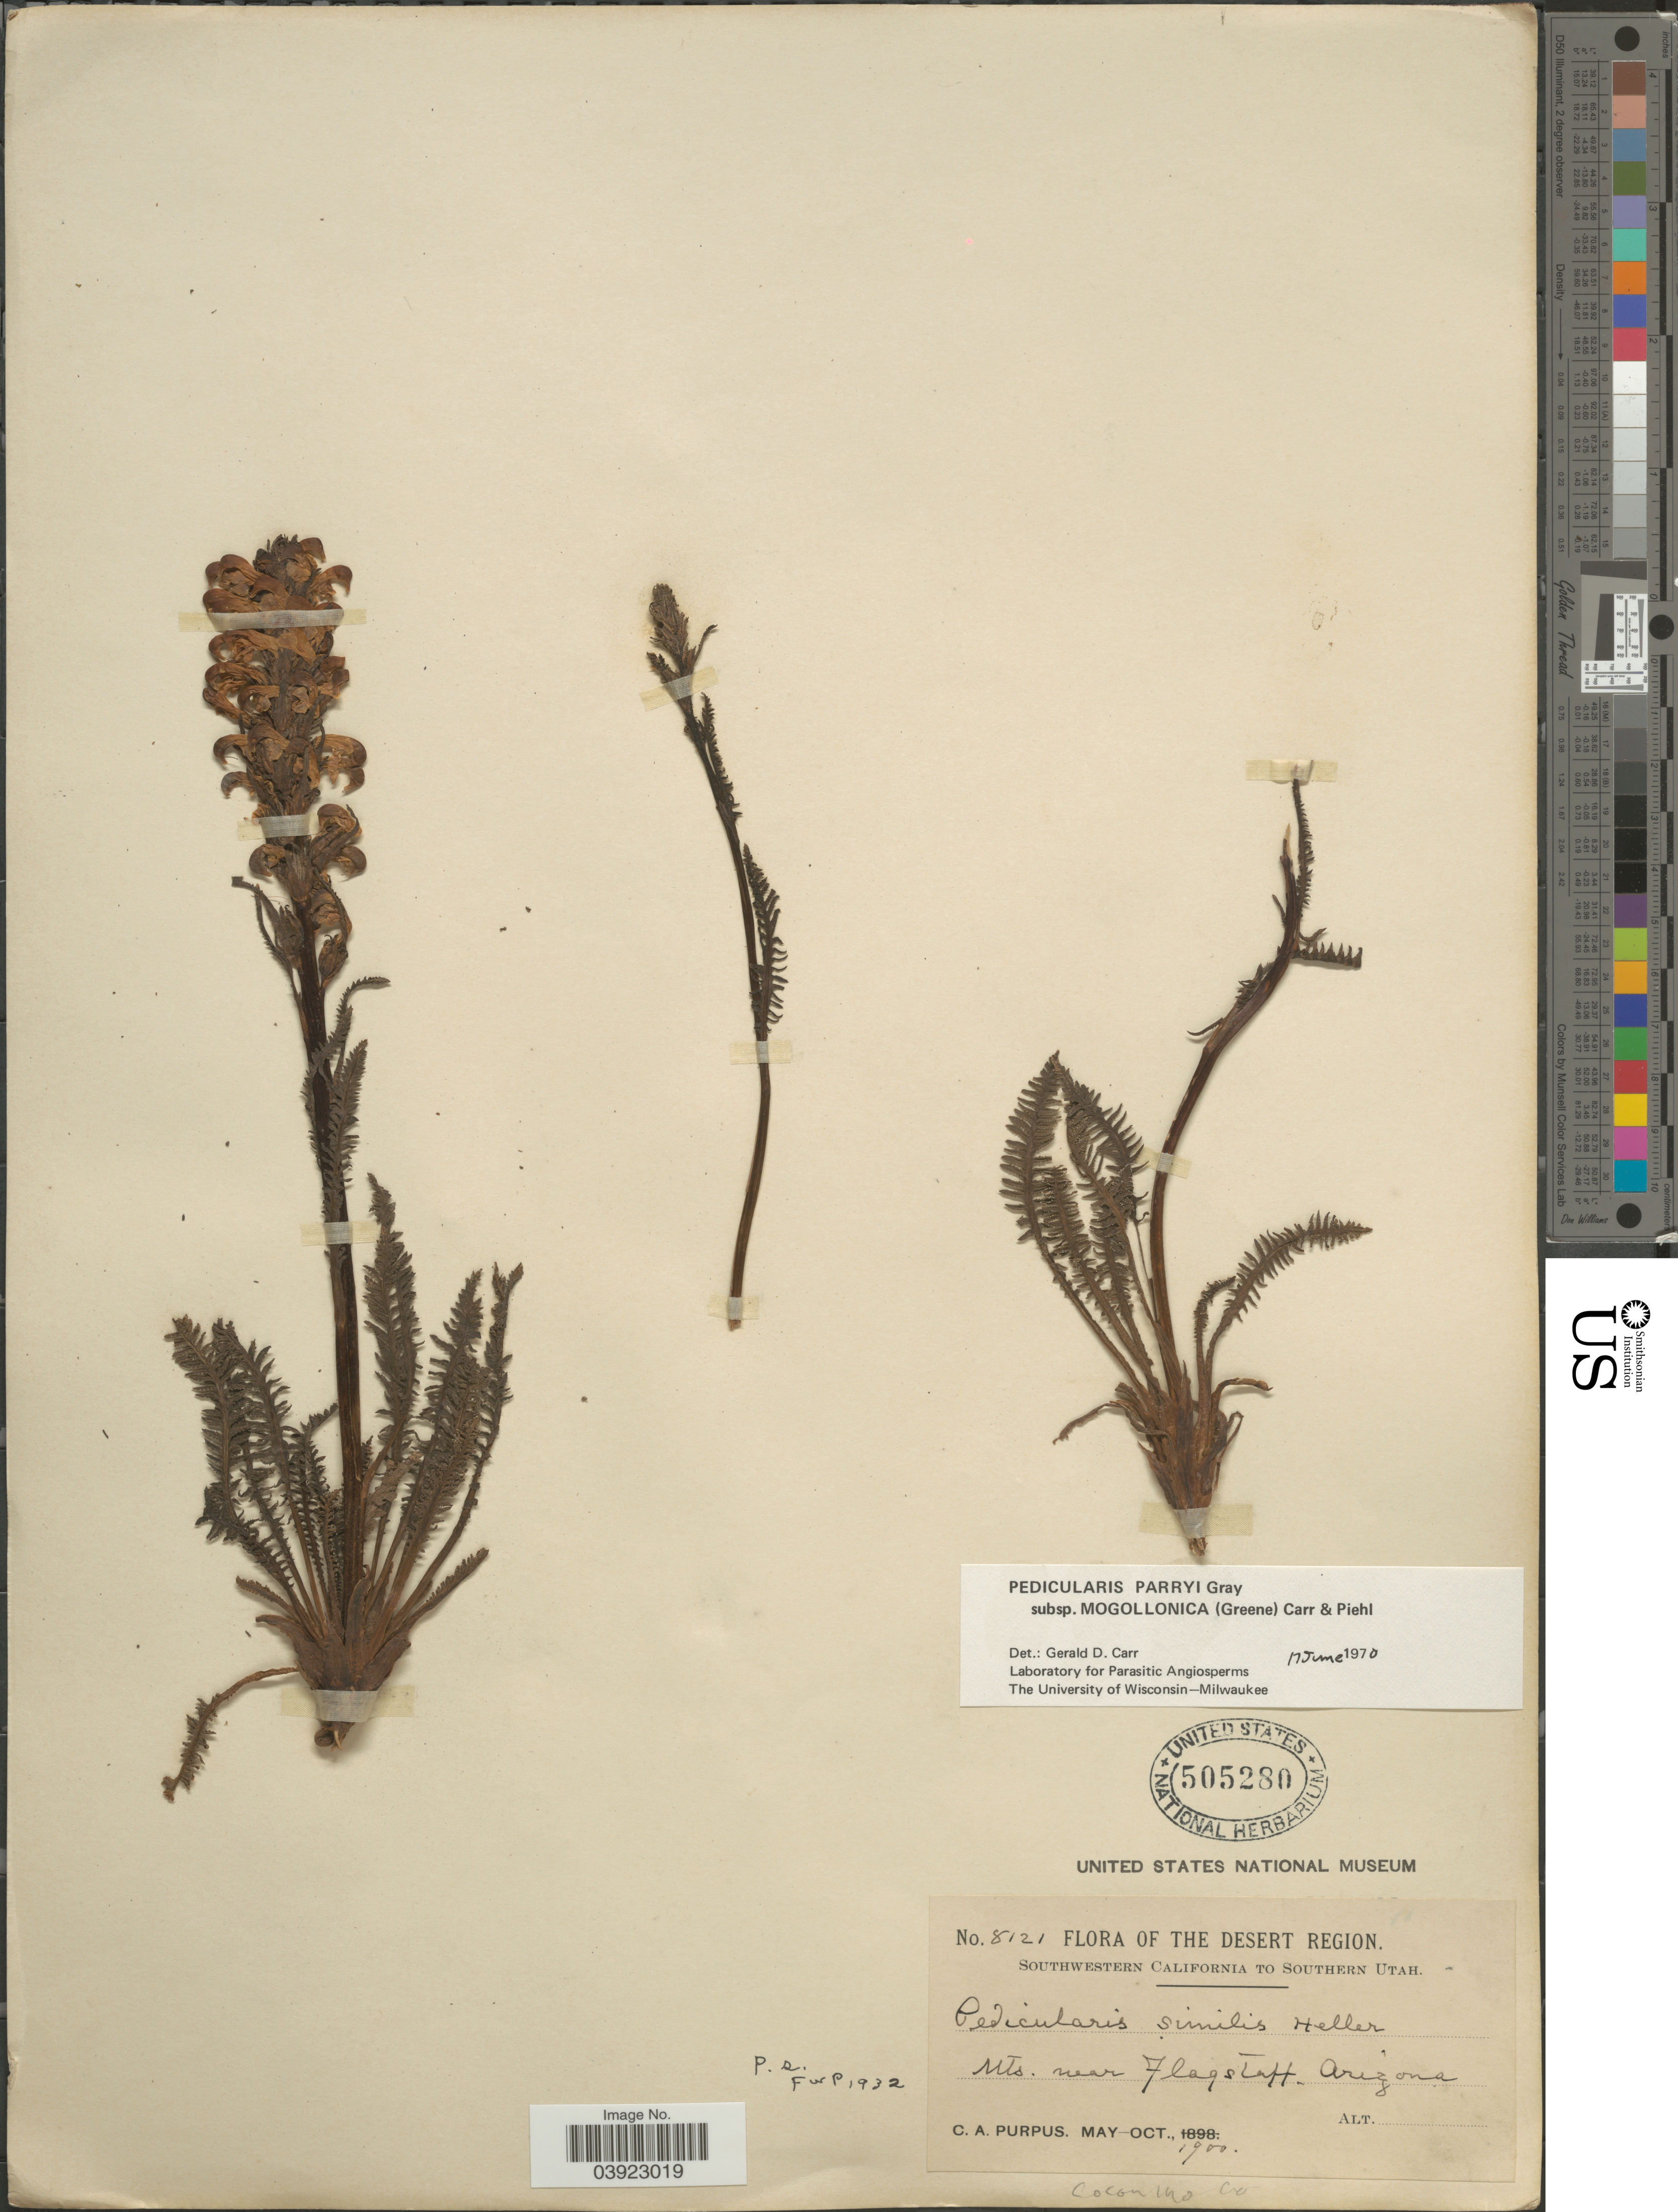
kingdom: Plantae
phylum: Tracheophyta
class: Magnoliopsida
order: Lamiales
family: Orobanchaceae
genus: Pedicularis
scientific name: Pedicularis parryi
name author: A. Gray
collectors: C. A. Purpus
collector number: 8121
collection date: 1900-05/1900-10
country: United States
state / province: Arizona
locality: The Desert Region. Mt. near Flagstaff. Coconino Co.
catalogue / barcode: US 505280